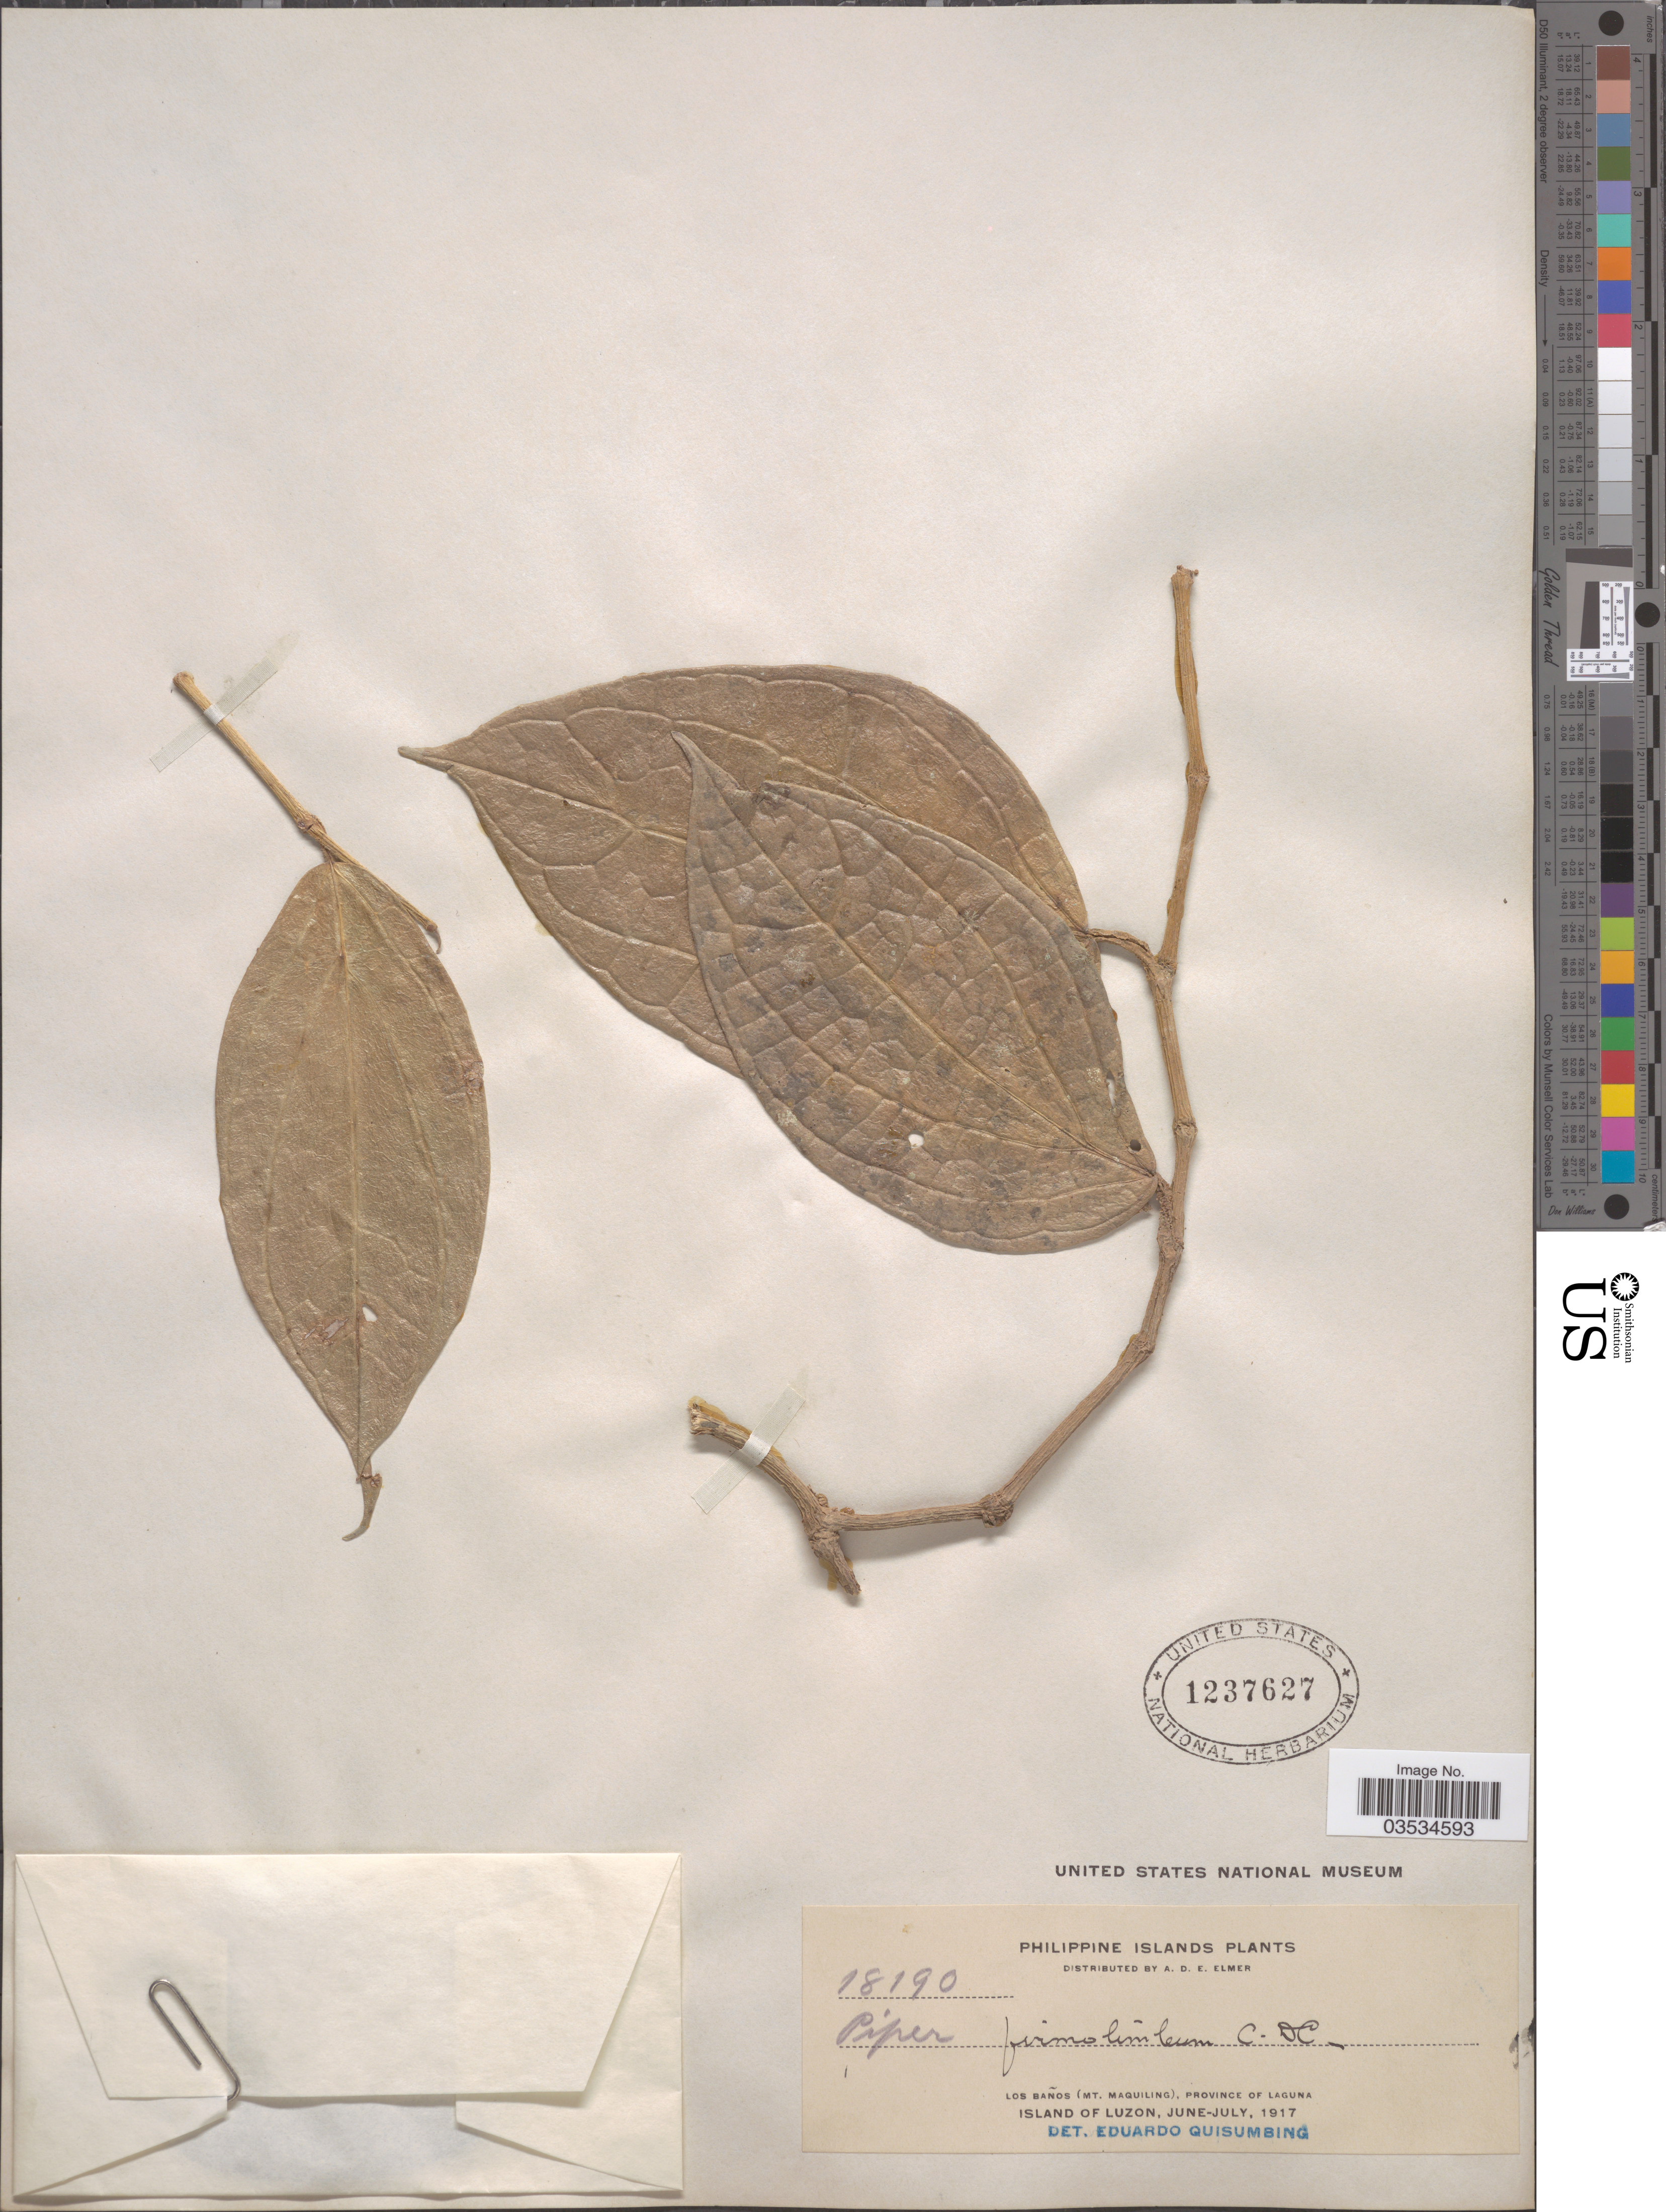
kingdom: Plantae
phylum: Tracheophyta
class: Magnoliopsida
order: Piperales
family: Piperaceae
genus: Piper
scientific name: Piper firmolimbum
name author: C. DC.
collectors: A. D. E. Elmer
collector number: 18190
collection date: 1917-06/1917-07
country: Philippines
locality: Philippine Islands. Los Baños (Mt. Maquiling), Province of Laguna. Island of Luzon.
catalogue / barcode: US 1237627